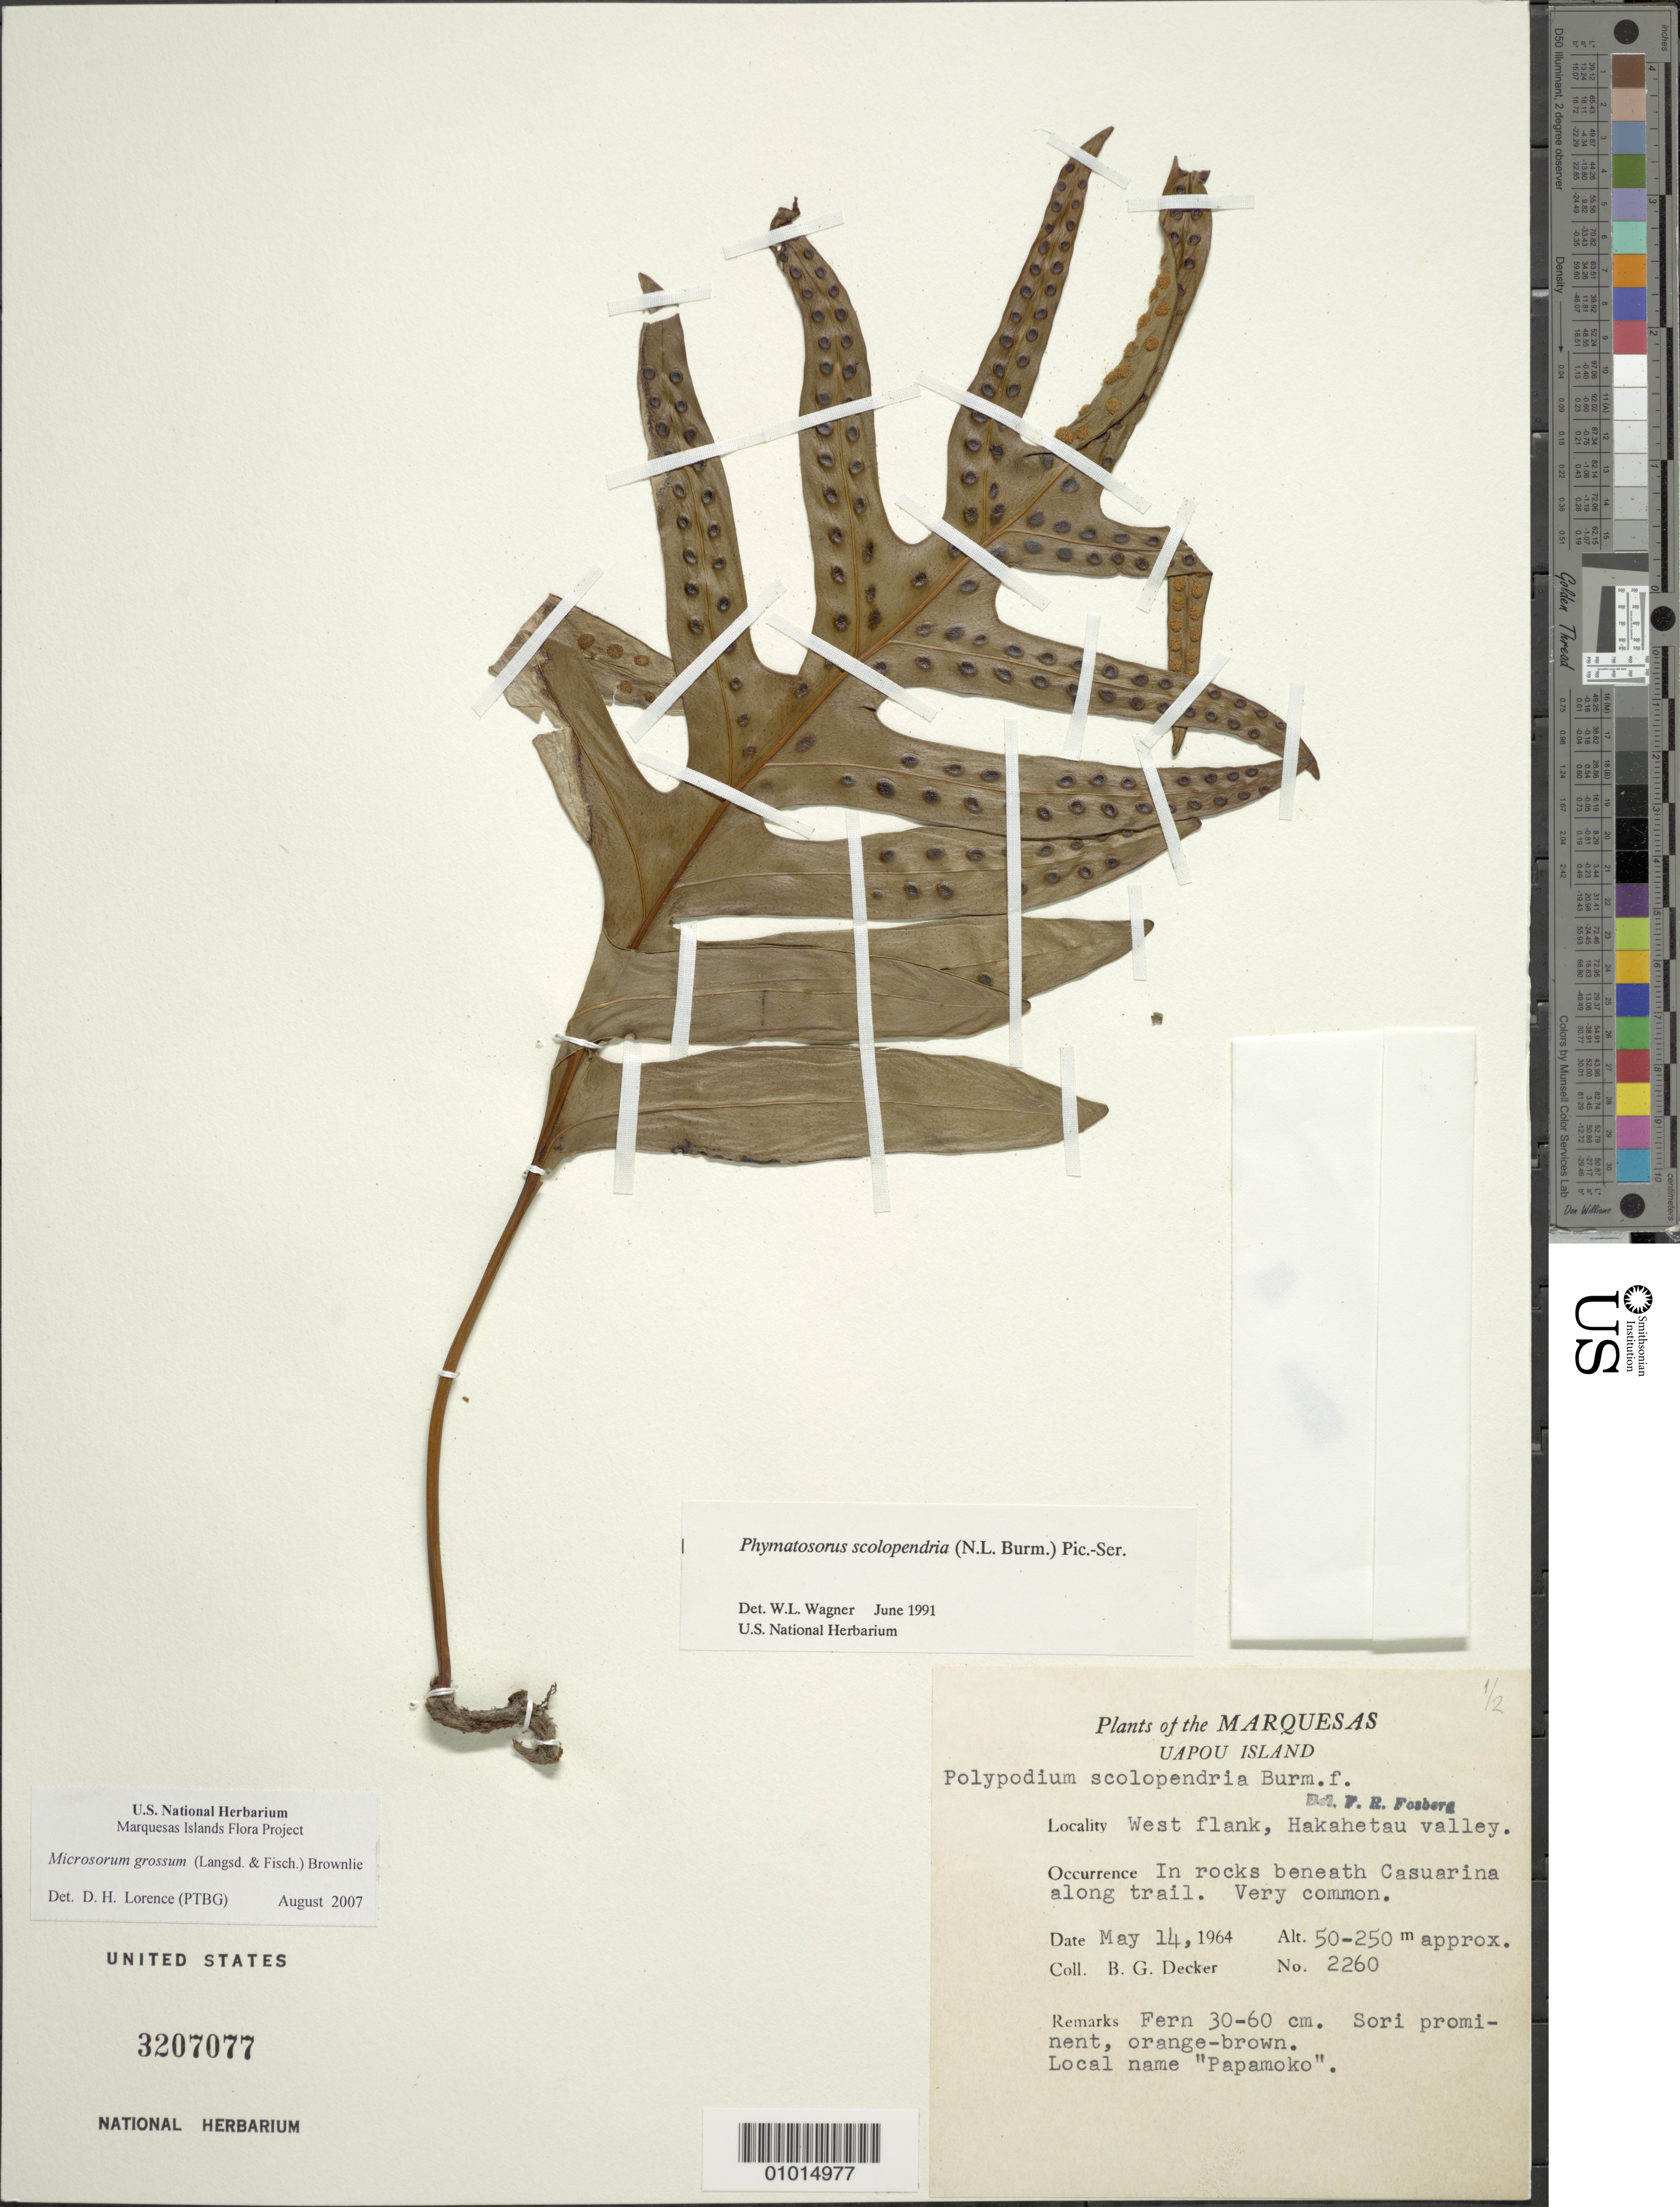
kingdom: Plantae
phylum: Tracheophyta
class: Polypodiopsida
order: Polypodiales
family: Polypodiaceae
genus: Microsorum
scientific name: Microsorum grossum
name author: (Langsd. & Fisch.) S.B. Andrews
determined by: Lorence, David H., (PTBG), National Tropical Botanical Garden (UNITED STATES)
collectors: B. G. Decker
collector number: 2260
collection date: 1964-05-14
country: French Polynesia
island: Ua Pou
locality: Hakahetau Valley, W flank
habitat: In rocks beneath Casuarina along trail; very common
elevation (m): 50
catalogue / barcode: US 3207077